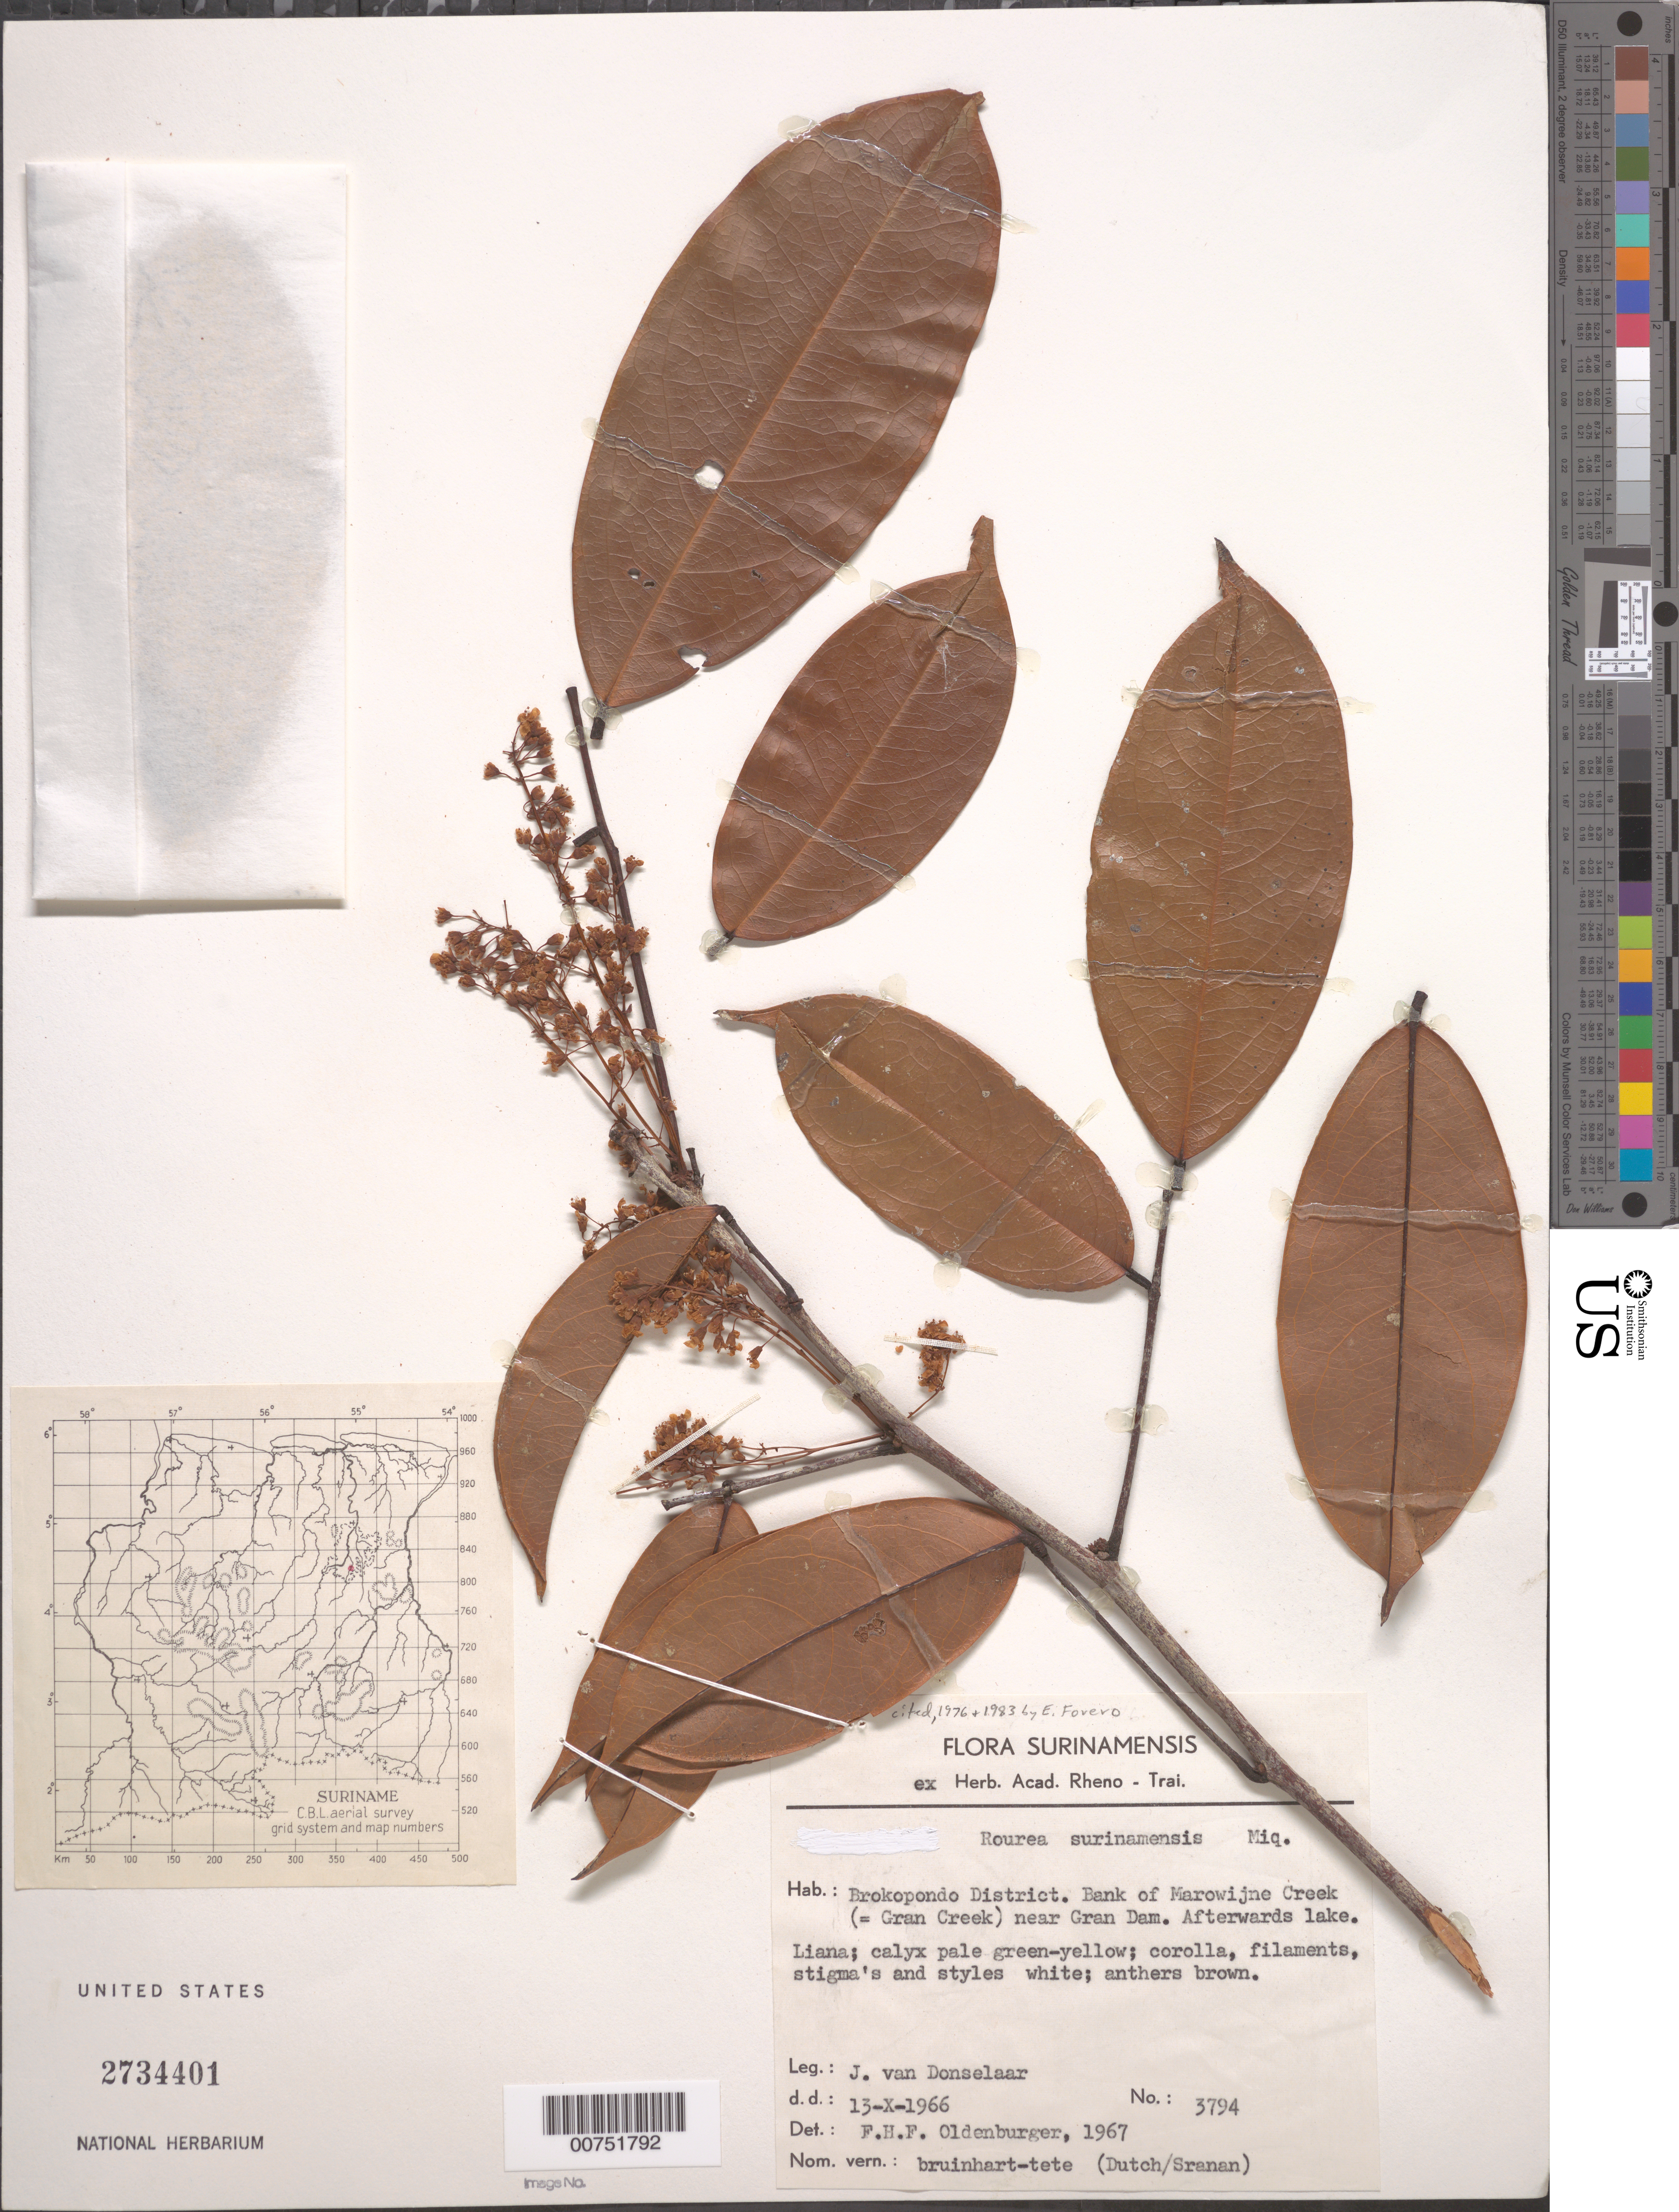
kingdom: Plantae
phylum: Tracheophyta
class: Magnoliopsida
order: Oxalidales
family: Connaraceae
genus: Rourea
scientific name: Rourea surinamensis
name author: Miq.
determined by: Oldenburger, F. H. F.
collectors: J. Donselaar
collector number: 3794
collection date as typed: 13-Oct-66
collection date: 1966-10-13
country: Suriname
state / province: Brokopondo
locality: Marowijne R., W bank, (=Gran Creek) near Gran Dam, Afterwards Lake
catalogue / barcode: US 2734401